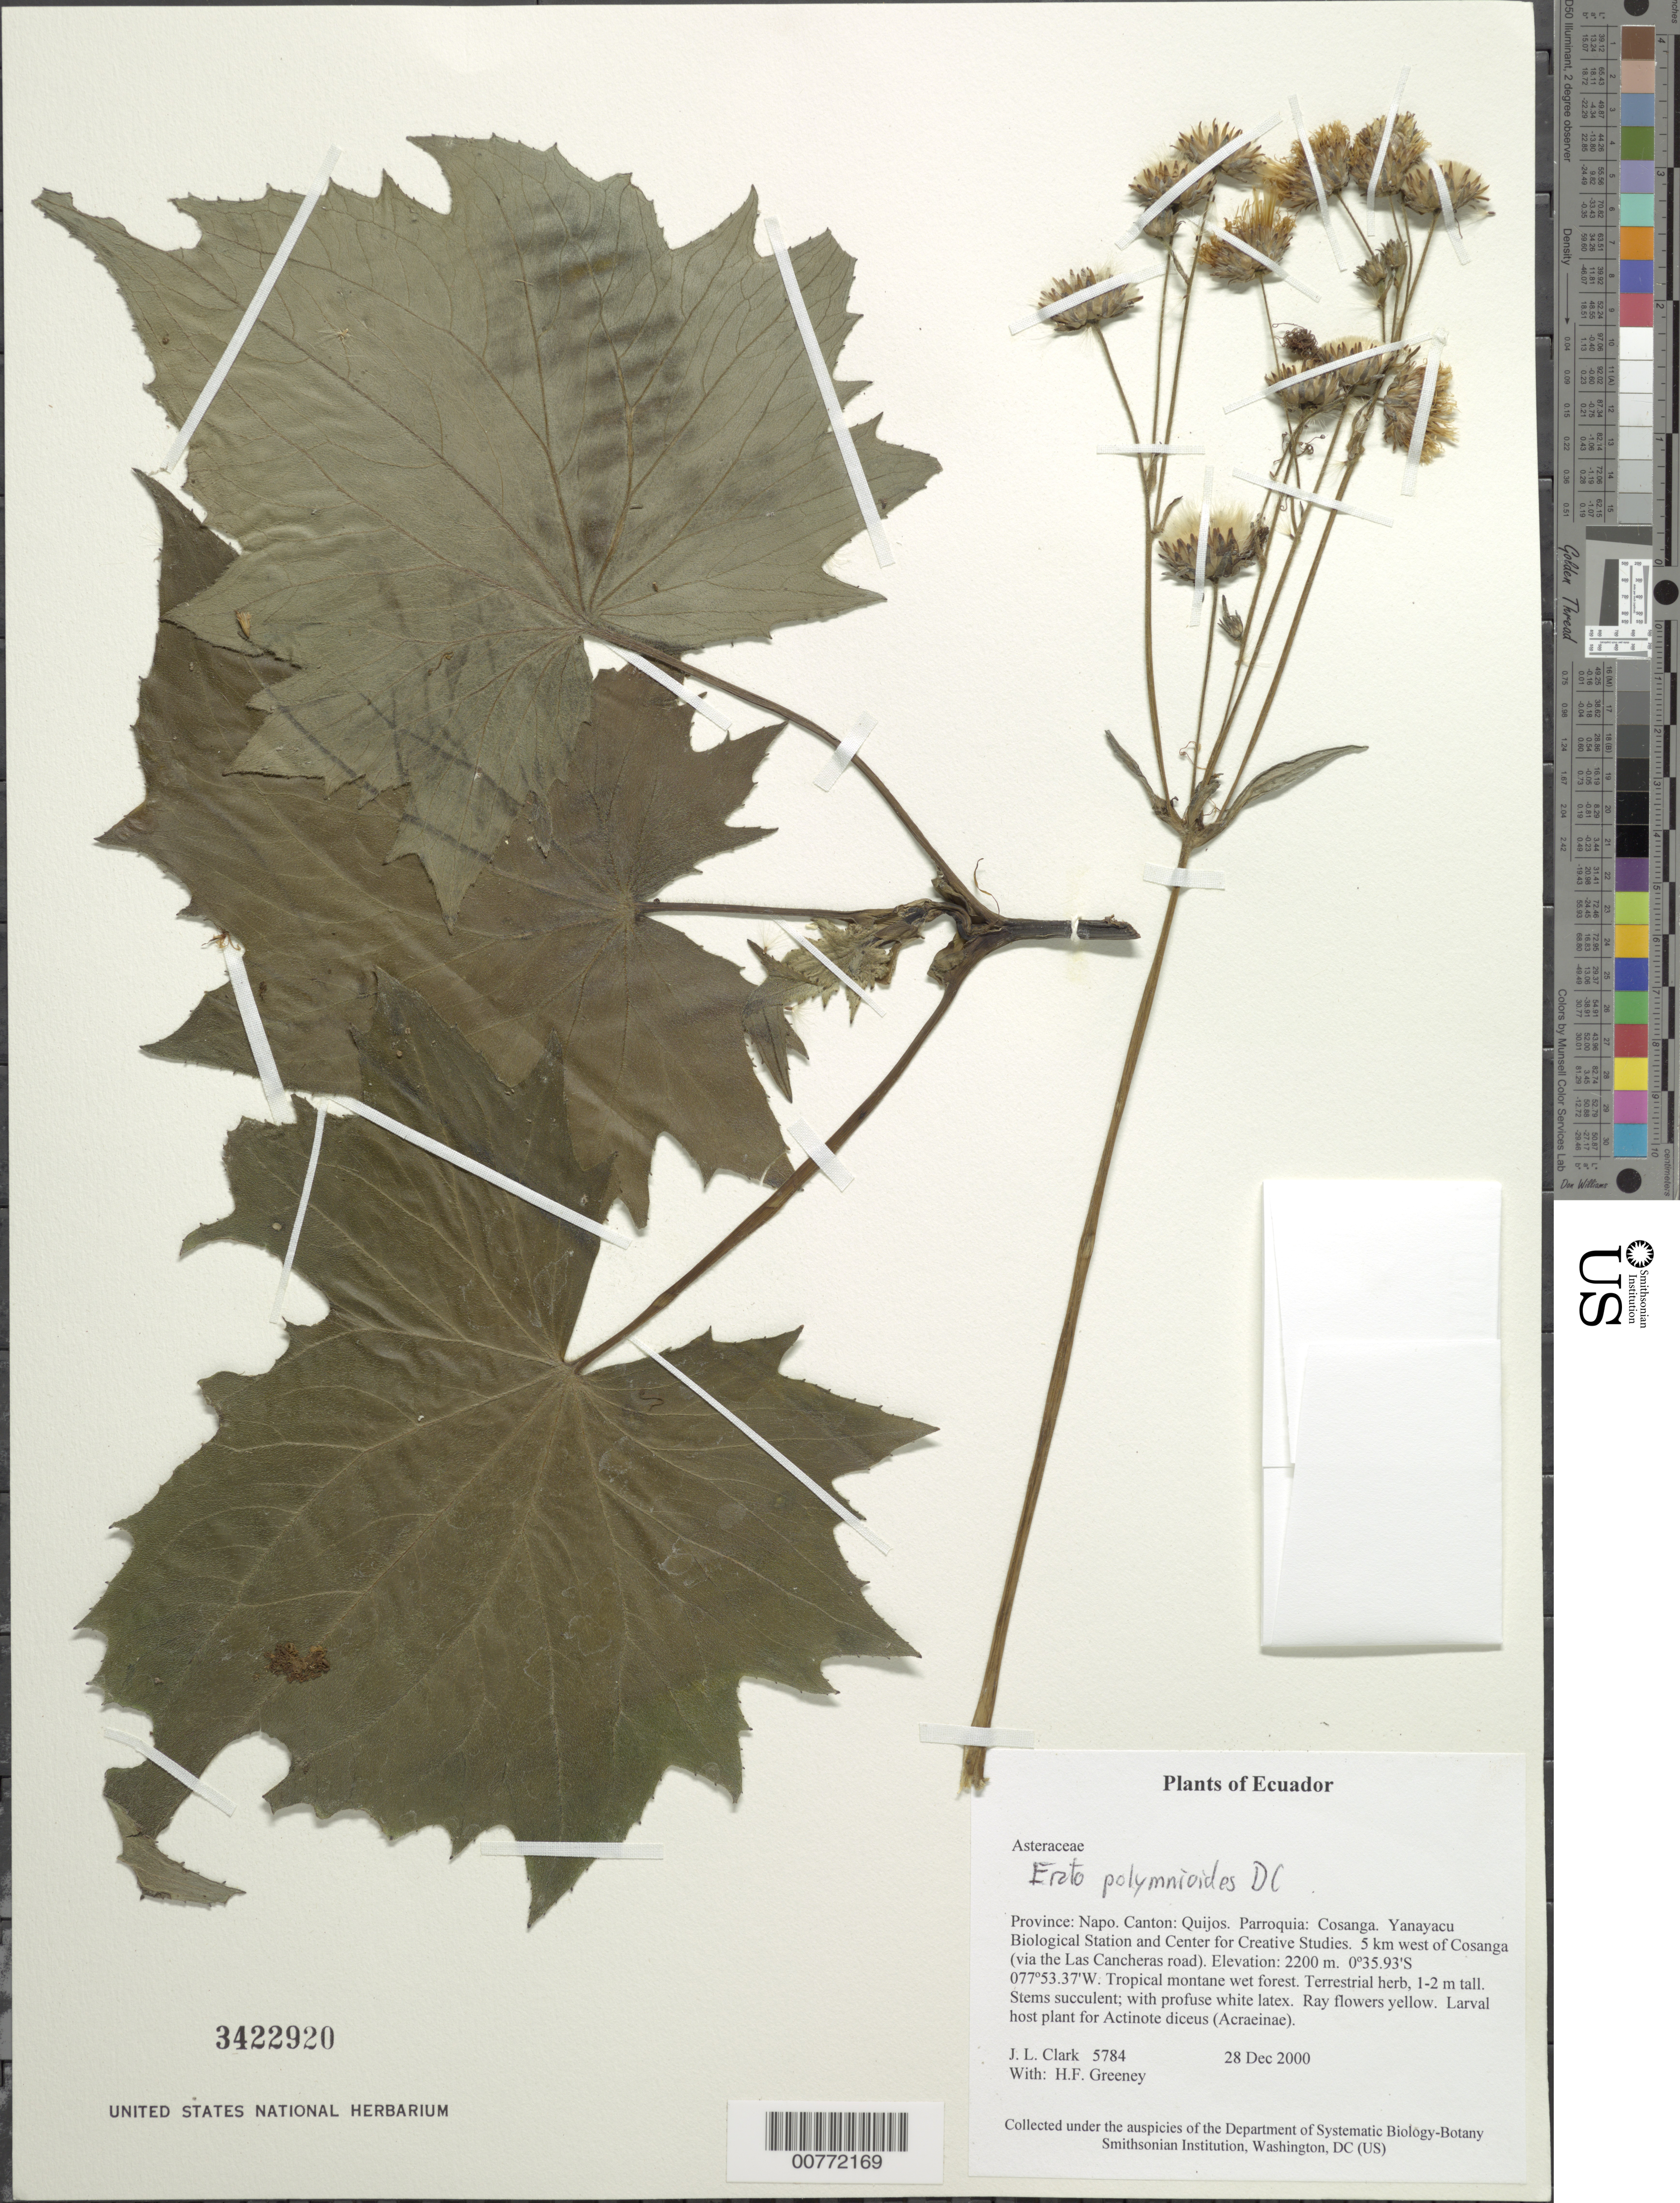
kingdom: Plantae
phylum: Tracheophyta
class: Magnoliopsida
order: Asterales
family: Asteraceae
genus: Erato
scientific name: Erato polymnioides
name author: DC.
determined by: Robinson, Harold E., (US)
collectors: J. L. Clark & H. Greeney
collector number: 5784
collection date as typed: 28 December 2000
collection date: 2000-12-28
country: Ecuador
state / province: Napo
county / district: Quijos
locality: Parr: Cosanga. Yanayacu Biological Station and Center for Creative Studies. 5km W of Cosanga (via the Las Cancheras road)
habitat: Tropical montane wet forest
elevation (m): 2200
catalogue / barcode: US 3422920